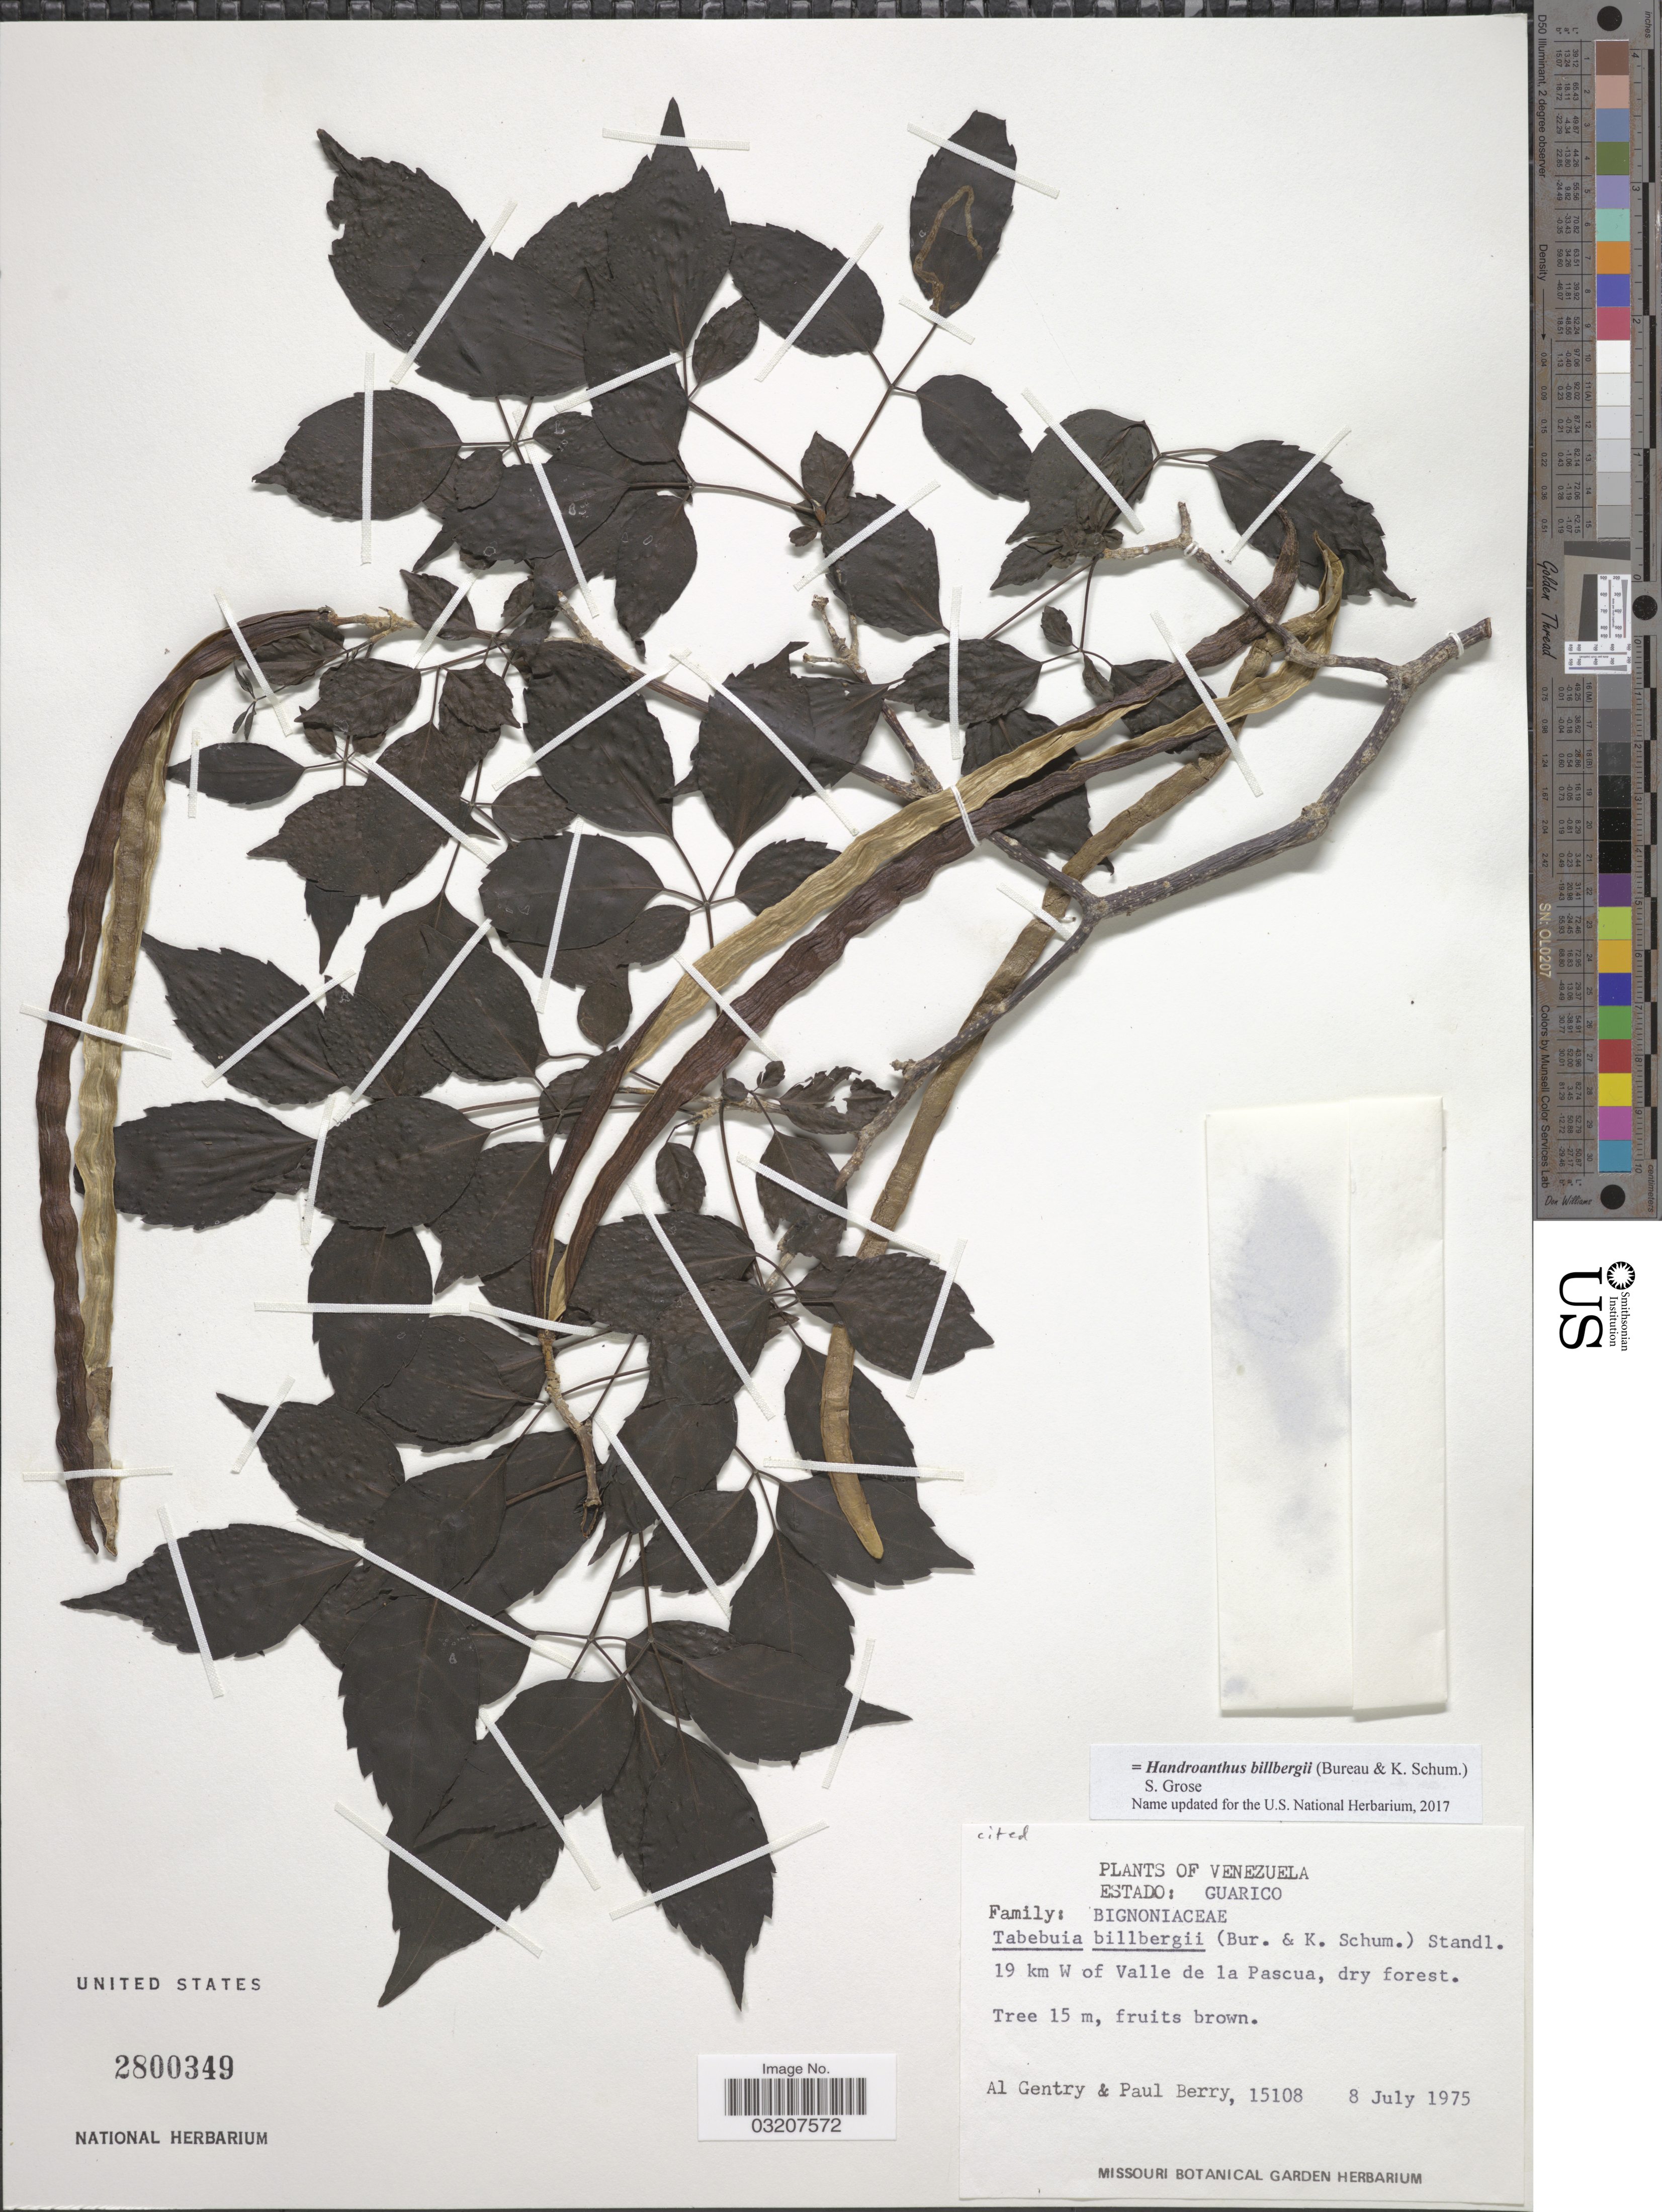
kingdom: Plantae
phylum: Tracheophyta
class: Magnoliopsida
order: Lamiales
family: Bignoniaceae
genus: Handroanthus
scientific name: Handroanthus billbergii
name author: (Bureau & K. Schum.) S.O. Grose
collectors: A. H. Gentry & P. T. Berry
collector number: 15108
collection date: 1975-07-08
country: Venezuela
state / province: Guárico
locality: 19 km W of Valle de la Pascua.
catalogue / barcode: US 2800349